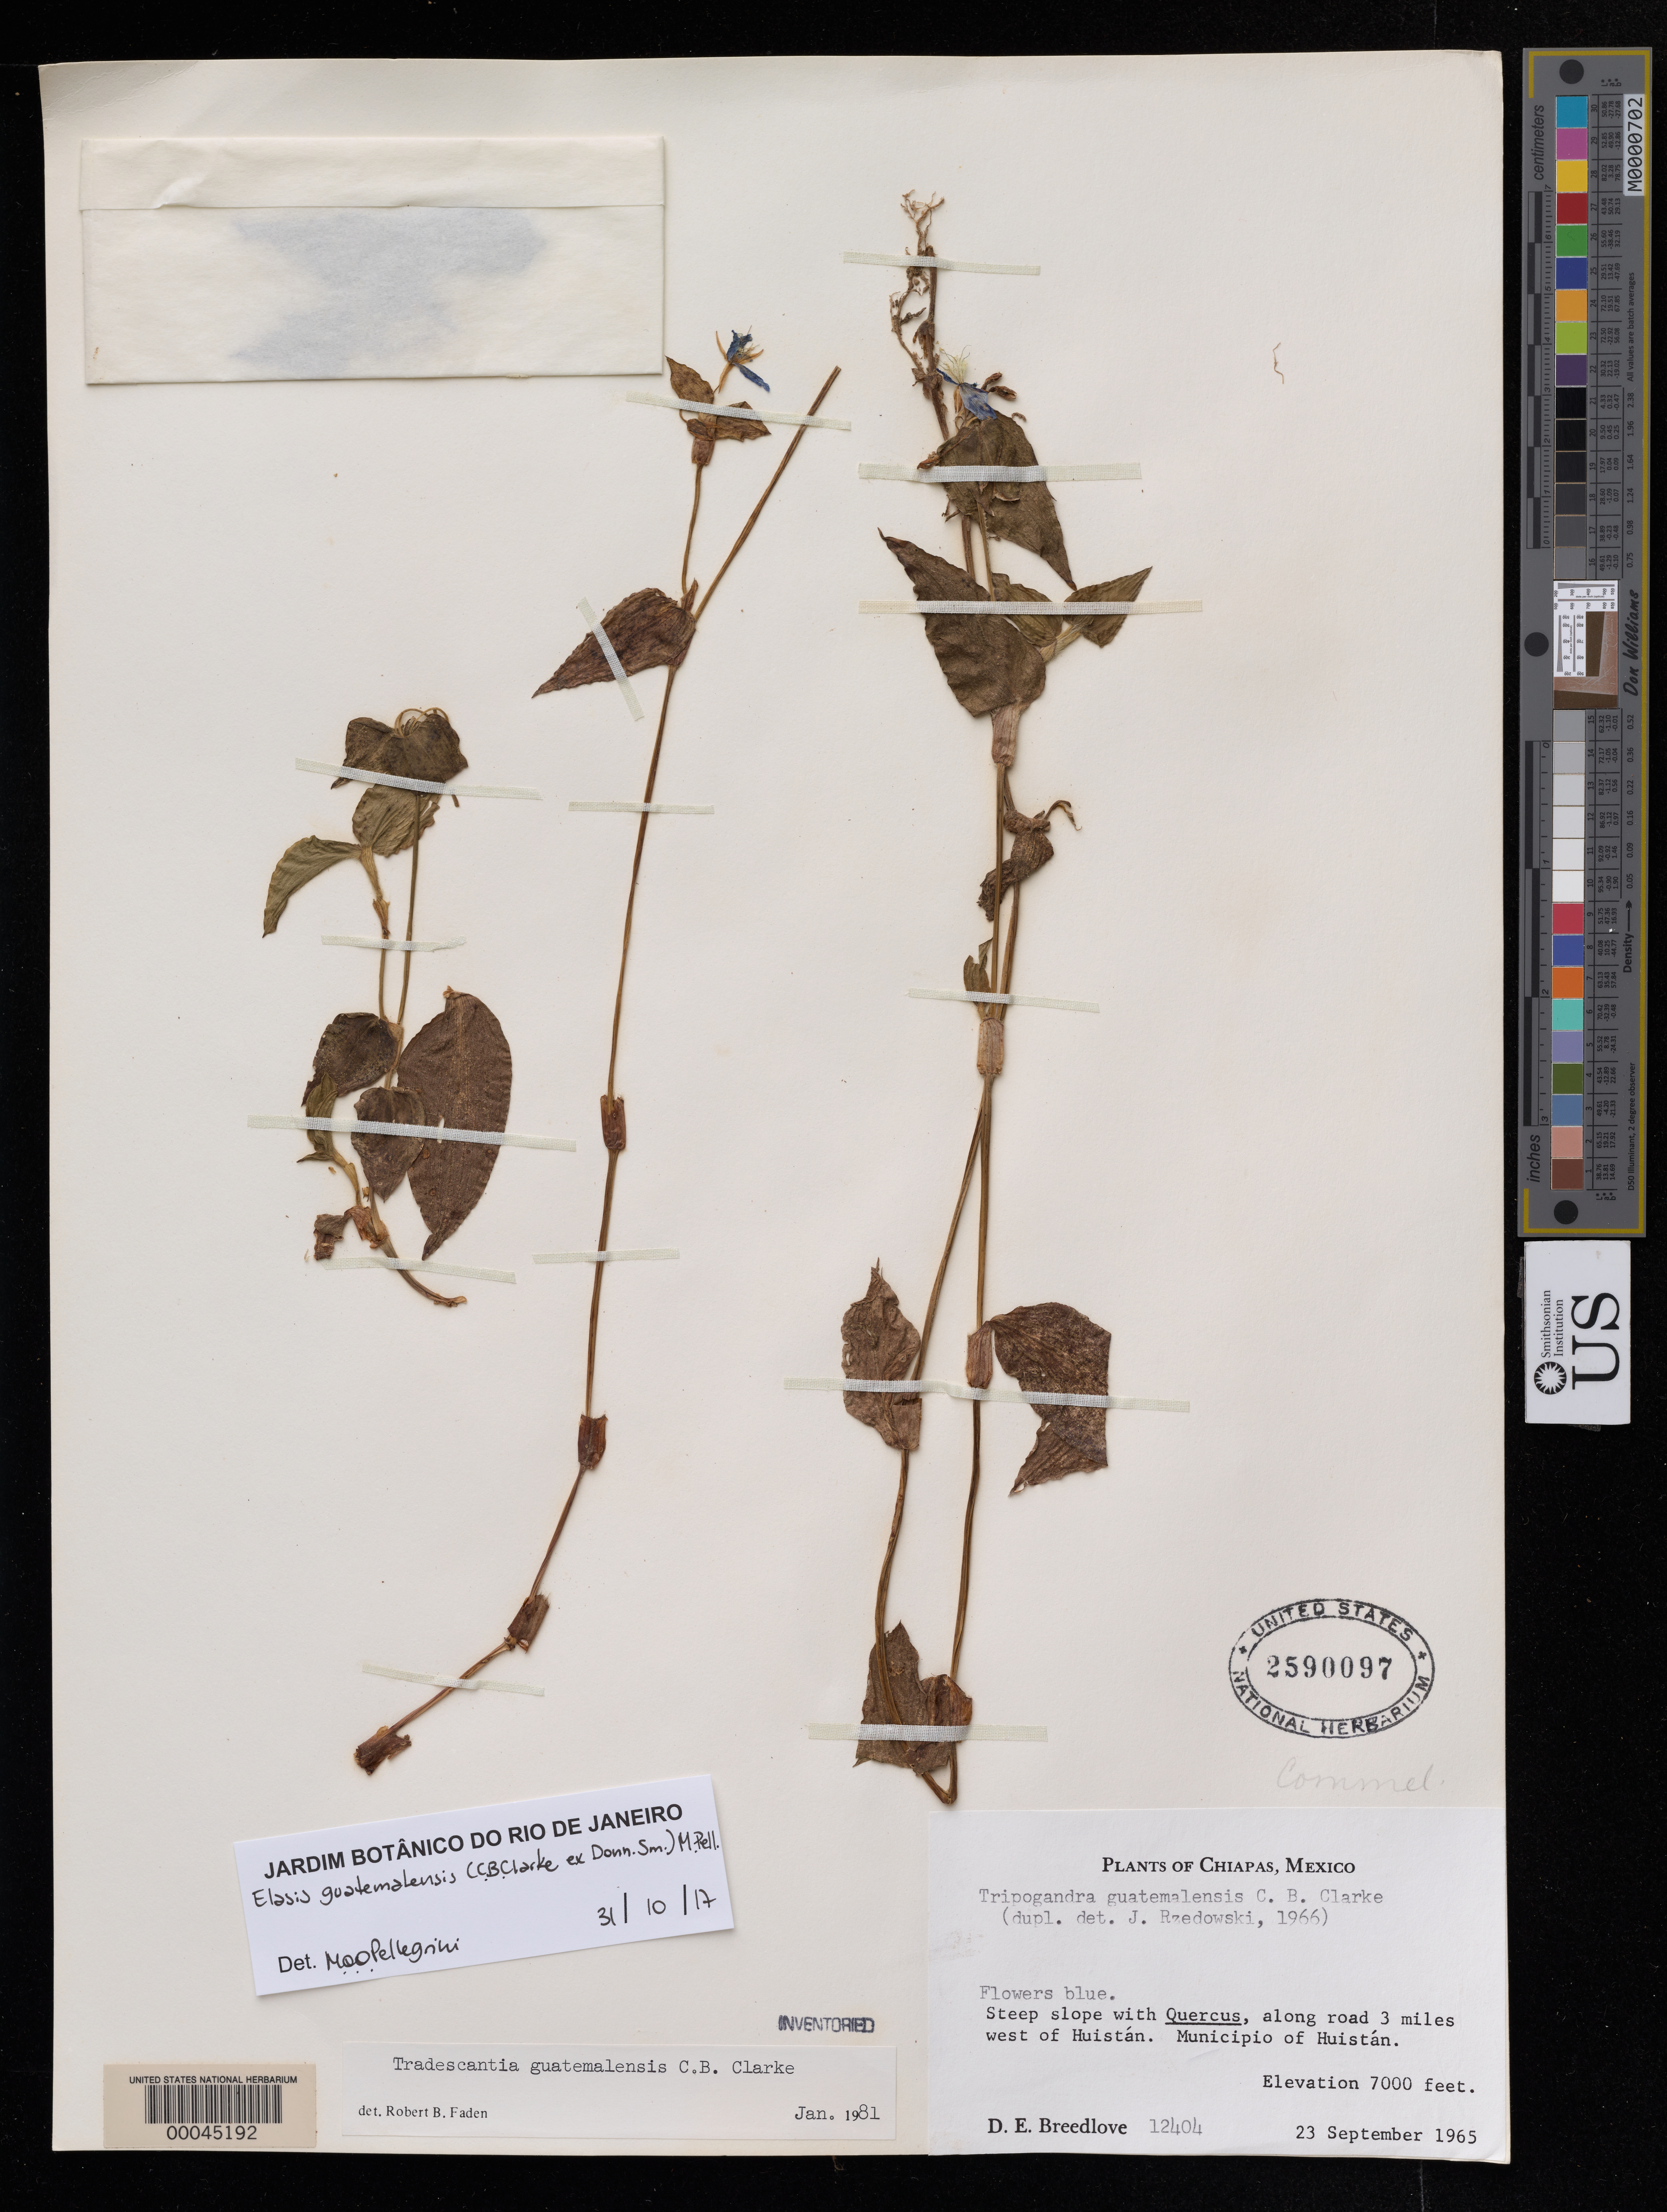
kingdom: Plantae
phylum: Tracheophyta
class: Liliopsida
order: Commelinales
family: Commelinaceae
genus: Elasis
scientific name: Elasis guatemalensis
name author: (C.B. Clarke ex Donn. Sm.) M. Pell.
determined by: Pellegrini, M. O. de Oliveira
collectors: D. E. Breedlove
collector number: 12404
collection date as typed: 23 Sep 1965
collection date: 1965-09-23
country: Mexico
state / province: Chiapas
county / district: Huixtán ?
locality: Huistan Mun. (?), W of Huistan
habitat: Steep roadside slope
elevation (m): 2135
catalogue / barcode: US 2590097